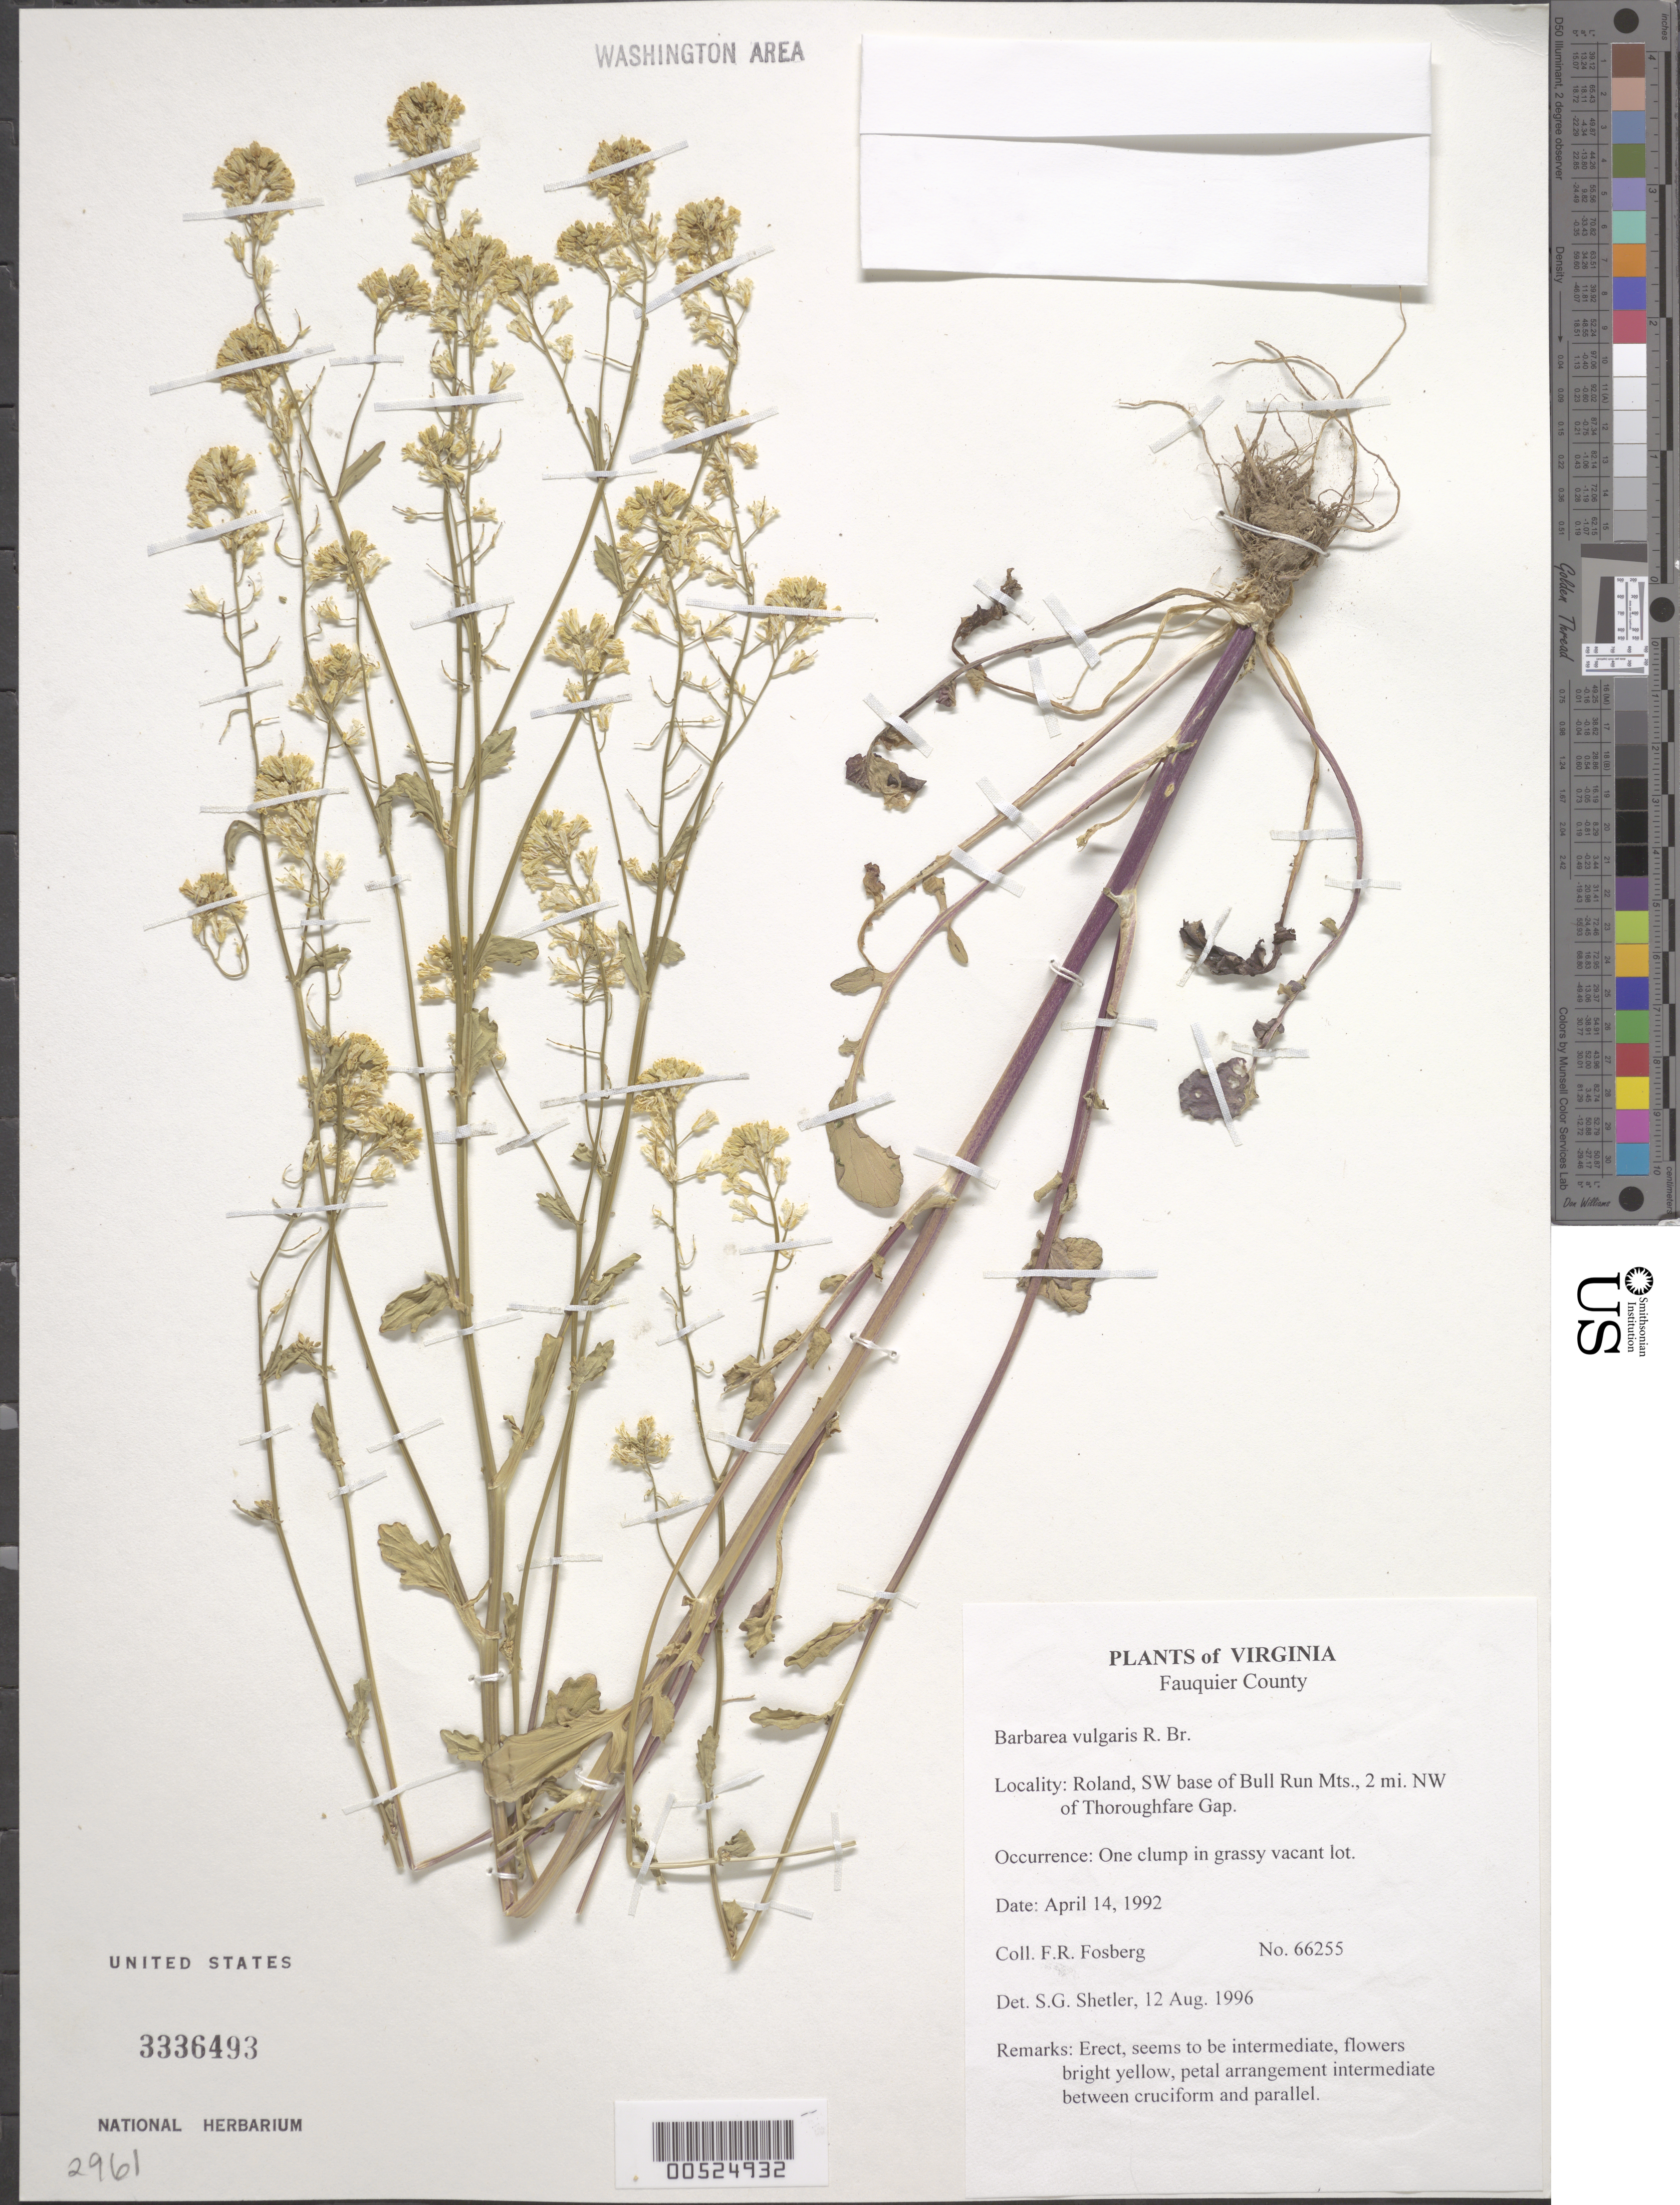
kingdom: Plantae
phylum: Tracheophyta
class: Magnoliopsida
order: Brassicales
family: Brassicaceae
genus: Barbarea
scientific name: Barbarea vulgaris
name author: W.T. Aiton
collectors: F. R. Fosberg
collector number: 66255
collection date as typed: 14 Apr 1992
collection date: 1992-04-14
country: United States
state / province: Virginia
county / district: Fauquier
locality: Roland, sw base of bull run mountains, 2 mi. nw of thoroughfare gap.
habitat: One clump in grassy vacant lot.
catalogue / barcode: US 3336493